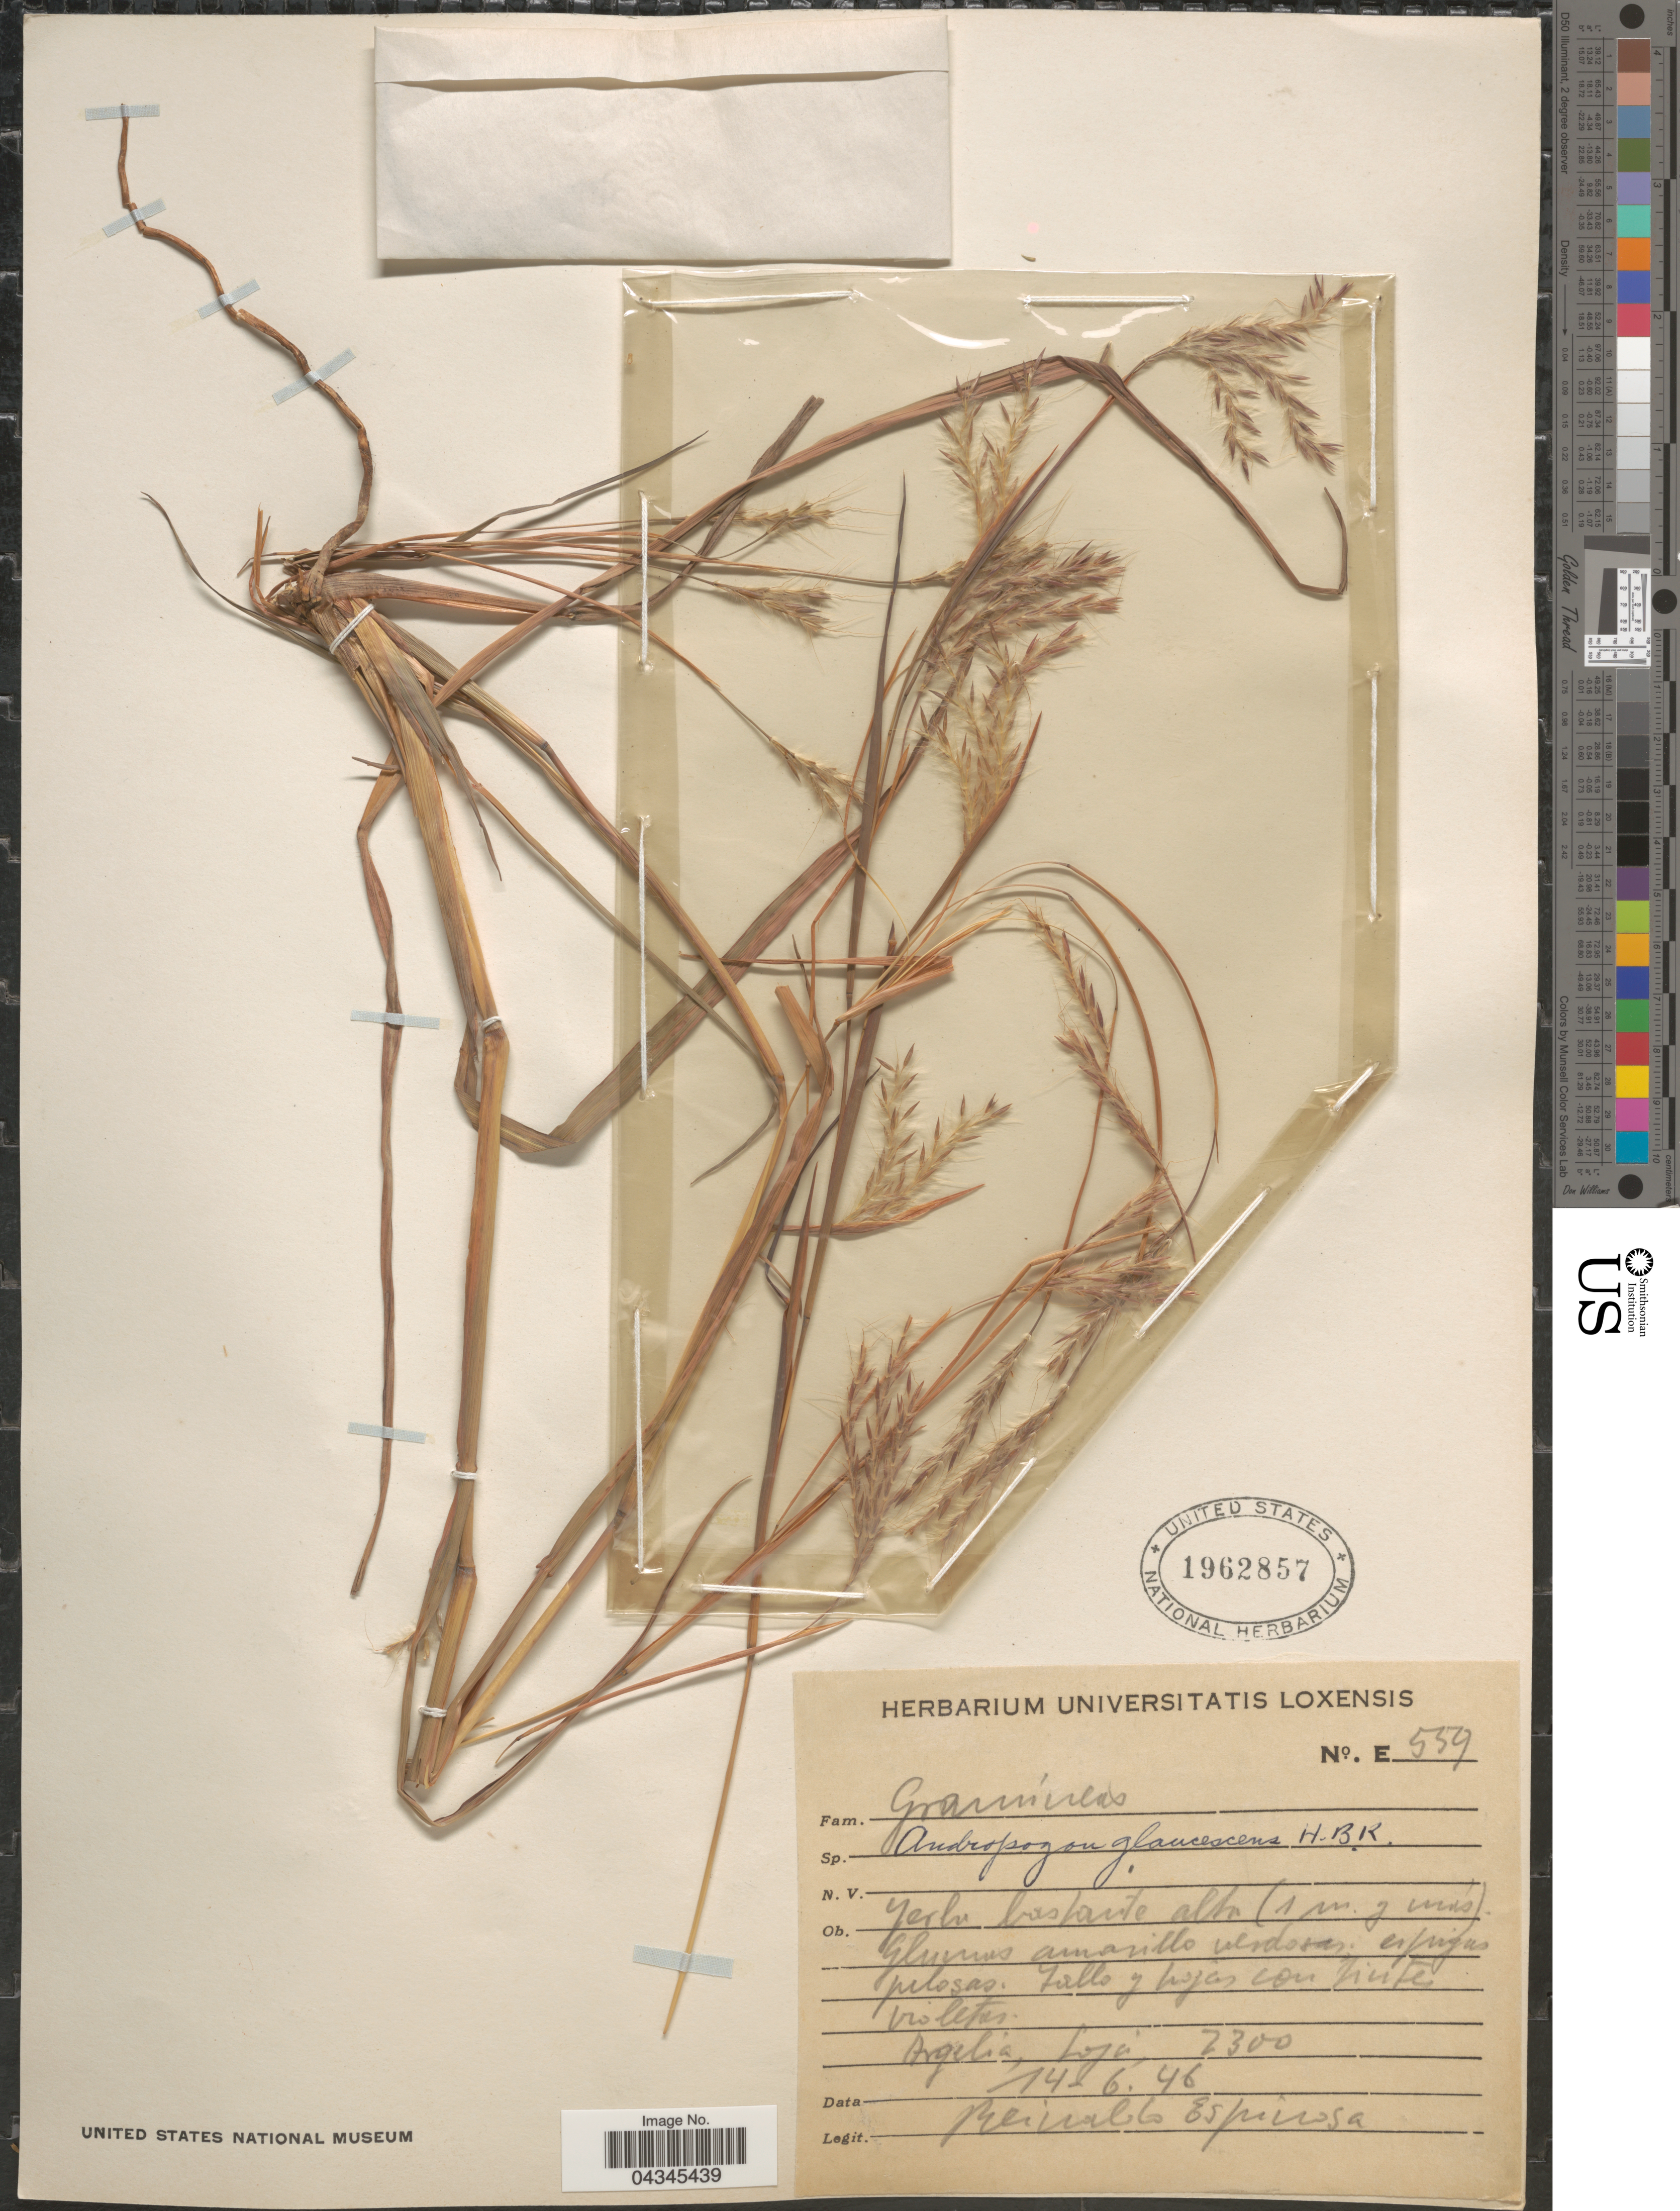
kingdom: Plantae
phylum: Tracheophyta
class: Liliopsida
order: Poales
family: Poaceae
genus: Andropogon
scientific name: Andropogon glaucescens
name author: Kunth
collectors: R. Espinosa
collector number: E559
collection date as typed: Transcribed d/m/y: 14/6/46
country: Ecuador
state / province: Loja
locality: Argelia, Loja.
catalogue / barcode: US 1962857